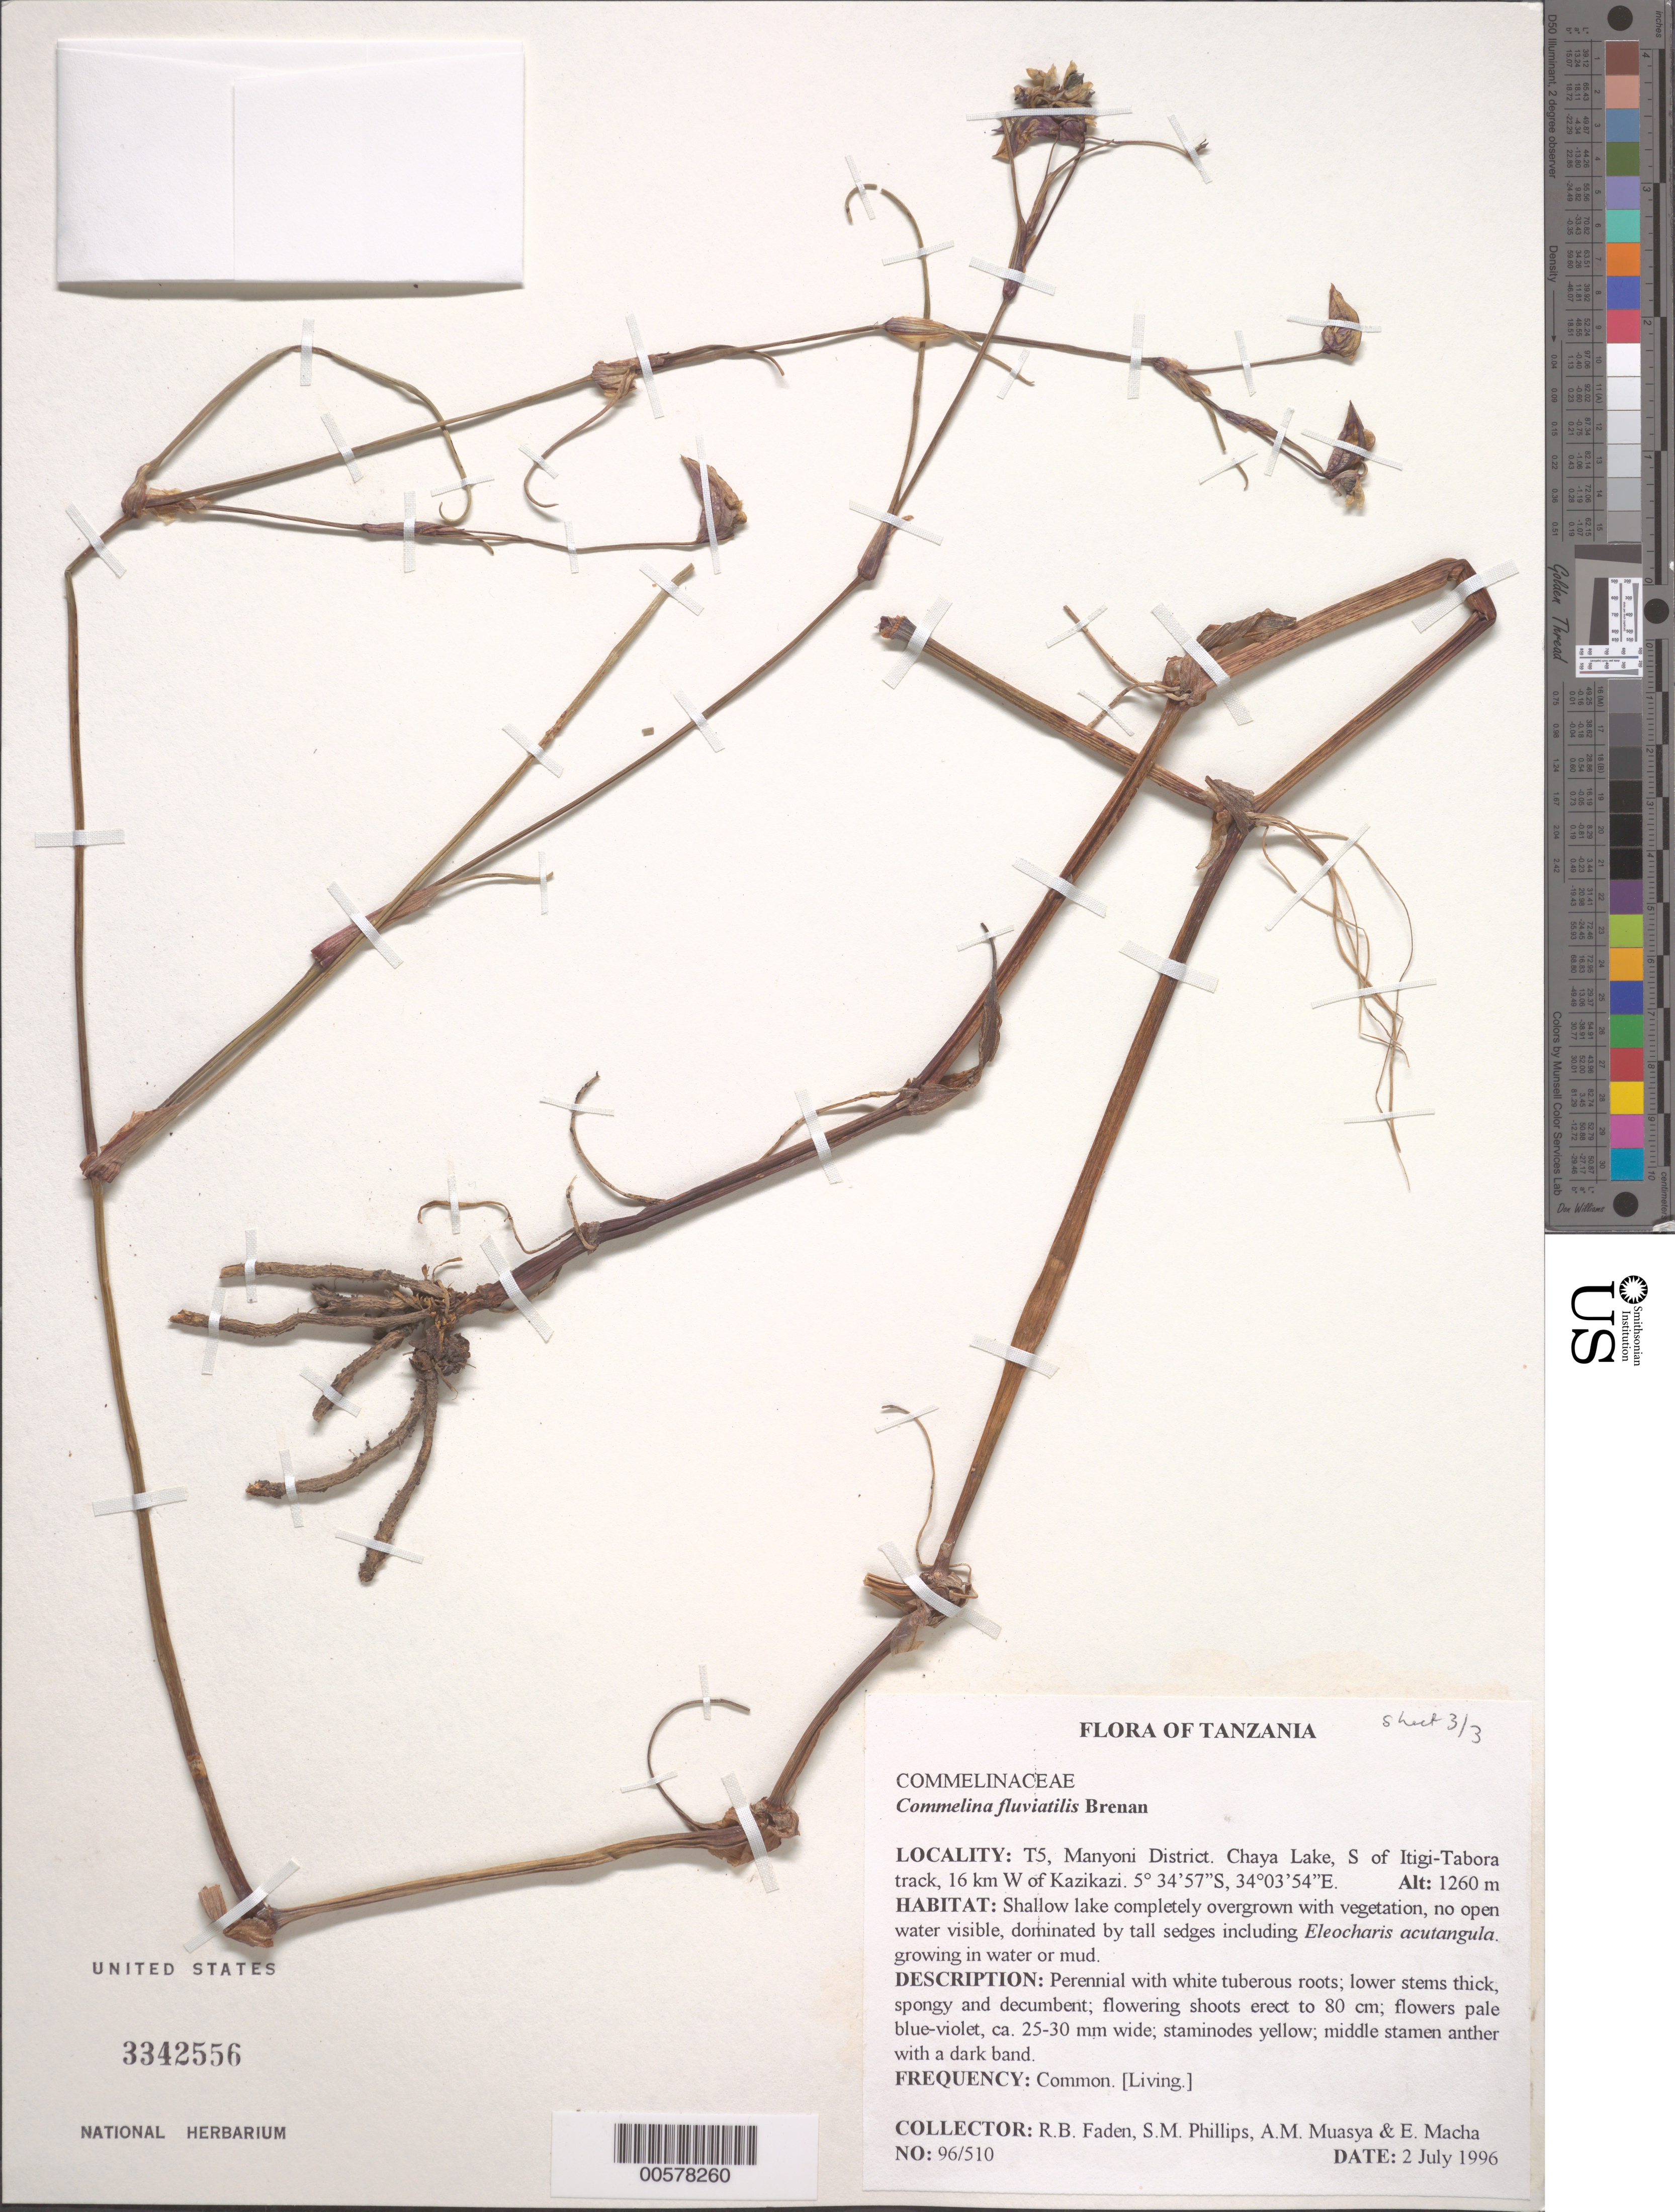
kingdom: Plantae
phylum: Tracheophyta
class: Liliopsida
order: Commelinales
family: Commelinaceae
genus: Commelina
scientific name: Commelina fluviatilis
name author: Brenan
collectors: R. B. Faden, S. M. Phillips, A. Muasya & E. Macha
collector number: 96/510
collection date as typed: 02 Jul 1996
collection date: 1996-07-02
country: Tanzania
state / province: Singida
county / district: Manyoni Dist.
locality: Chaya lake, s of itigi-tabora track, w of kazikazi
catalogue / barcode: US 3342556